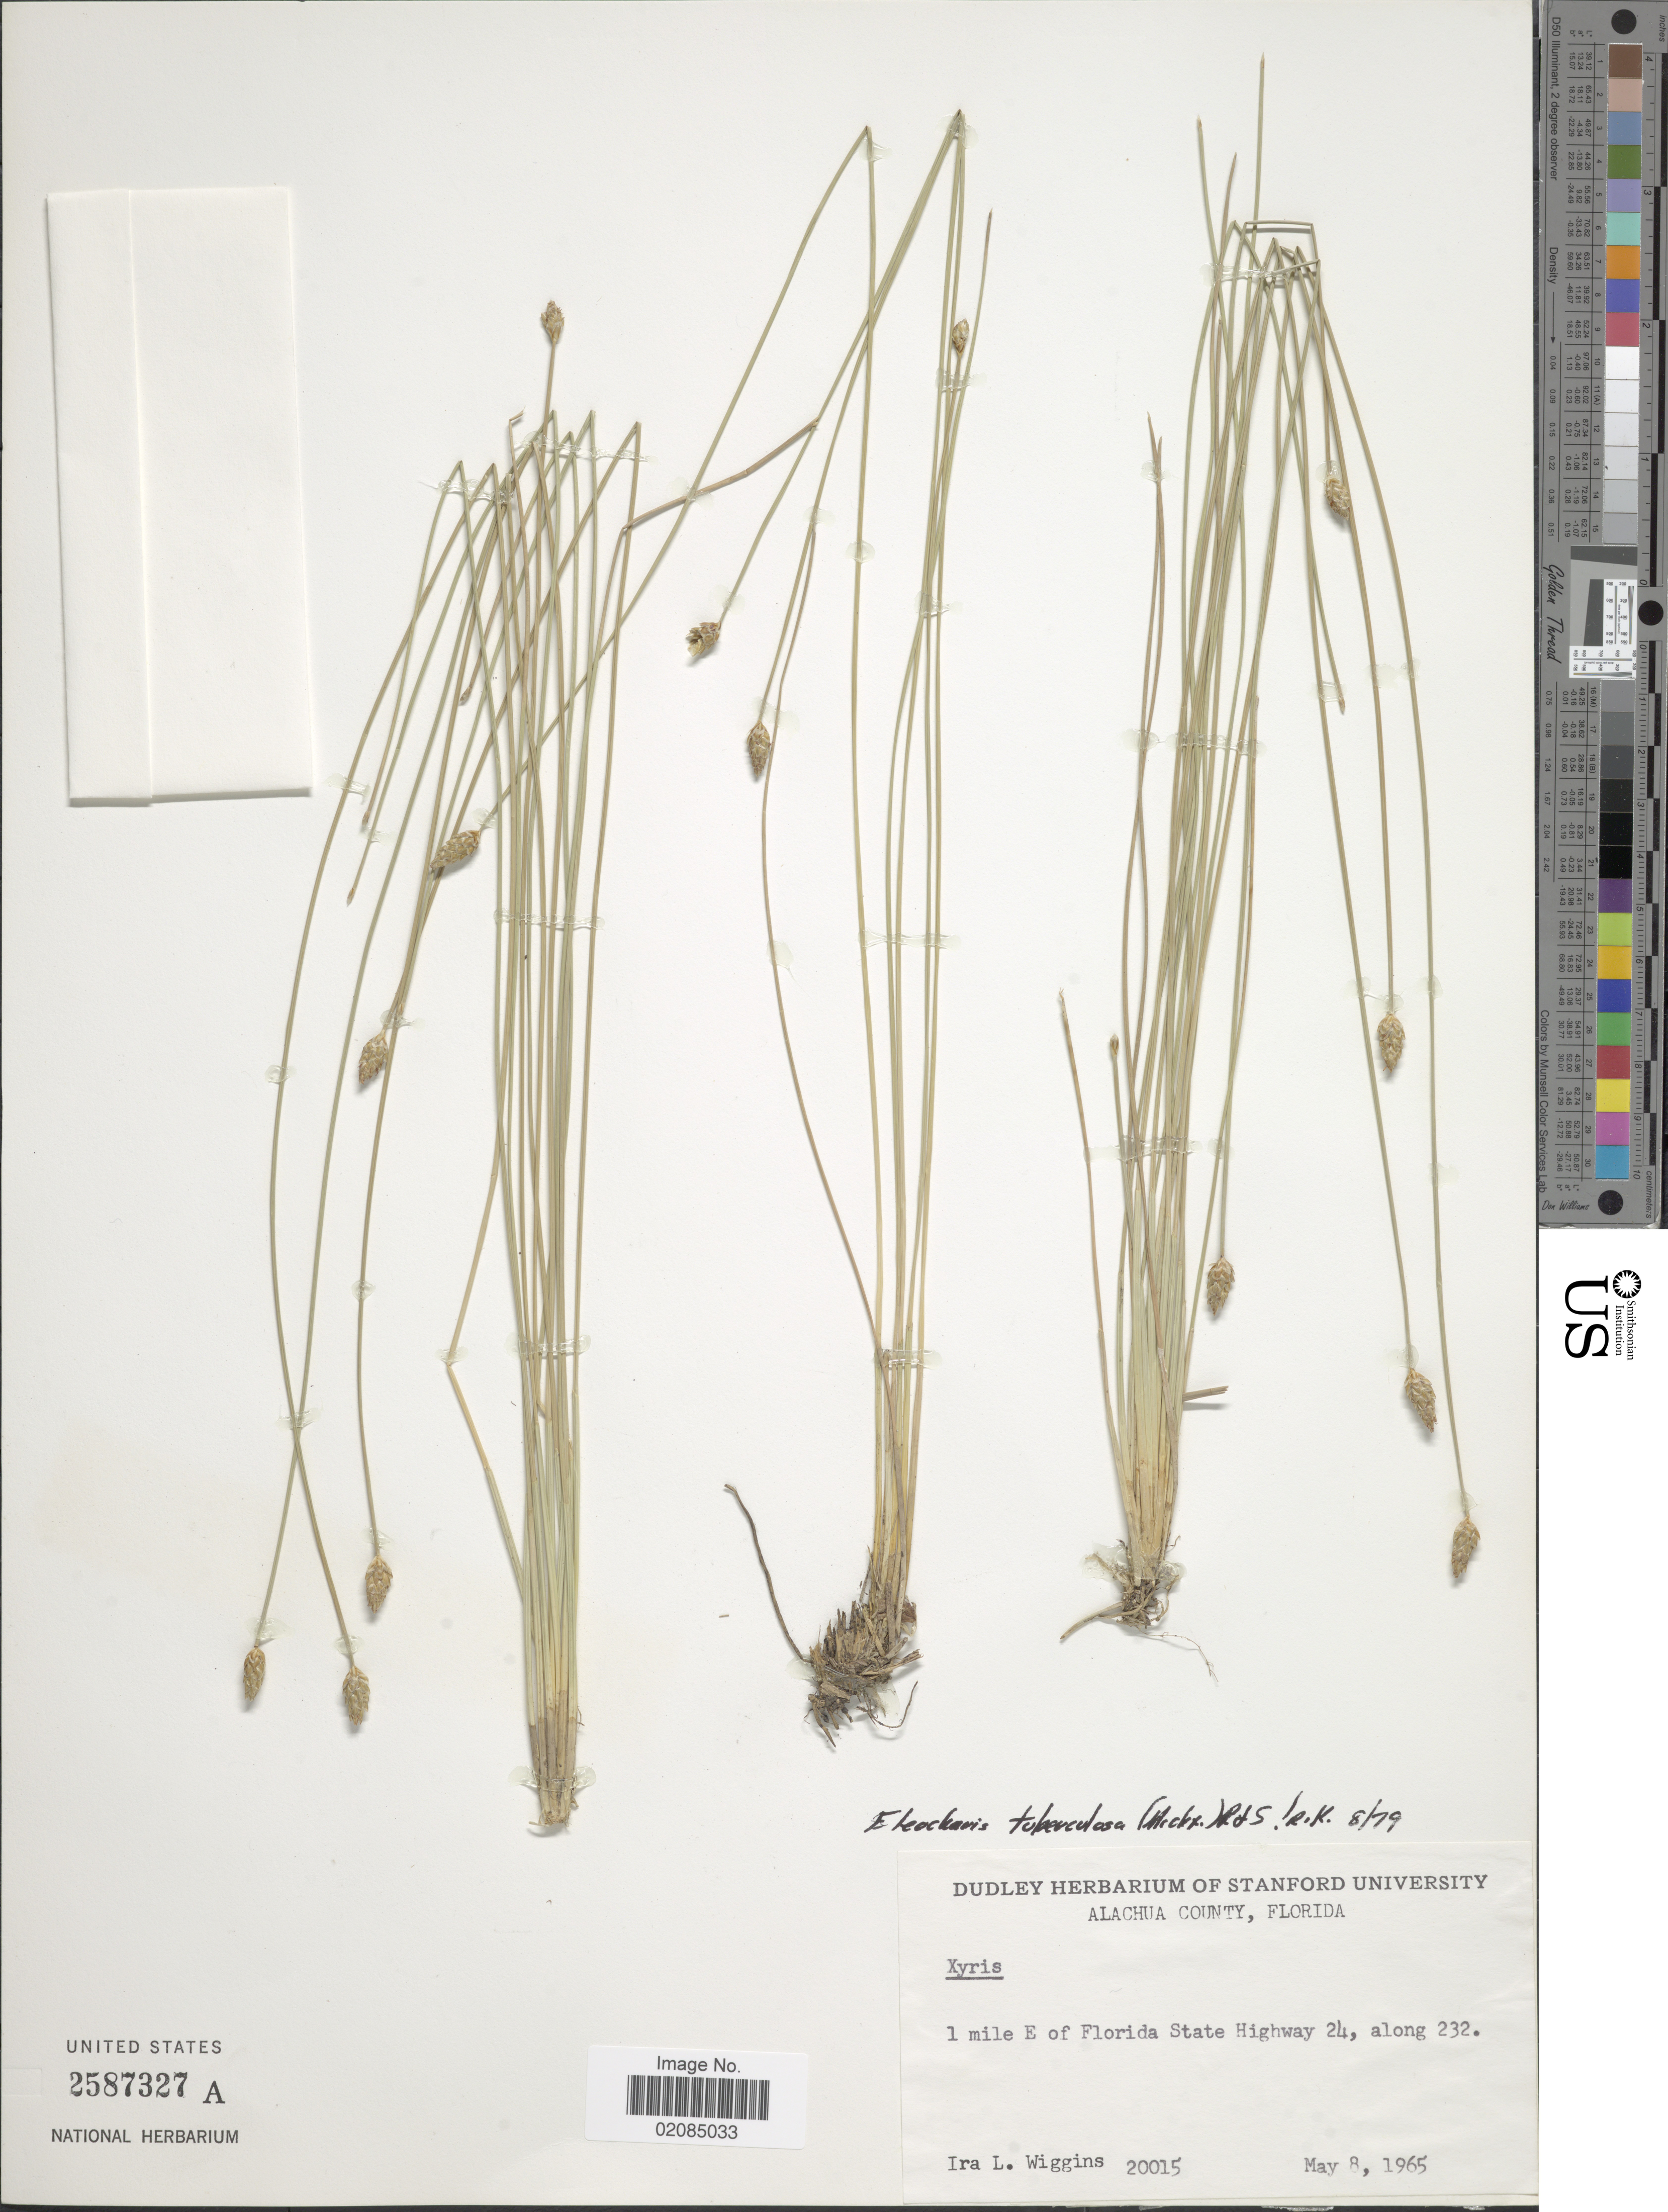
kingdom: Plantae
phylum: Tracheophyta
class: Liliopsida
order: Poales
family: Cyperaceae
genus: Eleocharis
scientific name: Eleocharis tuberculosa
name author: (Michx.) Roem. & Schult.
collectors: I. L. Wiggins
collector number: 20015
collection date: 1965-05-08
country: United States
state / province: Florida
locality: Alachua County, 1 mile E of Florida State Highway 24, along 232.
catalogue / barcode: US 2587327A